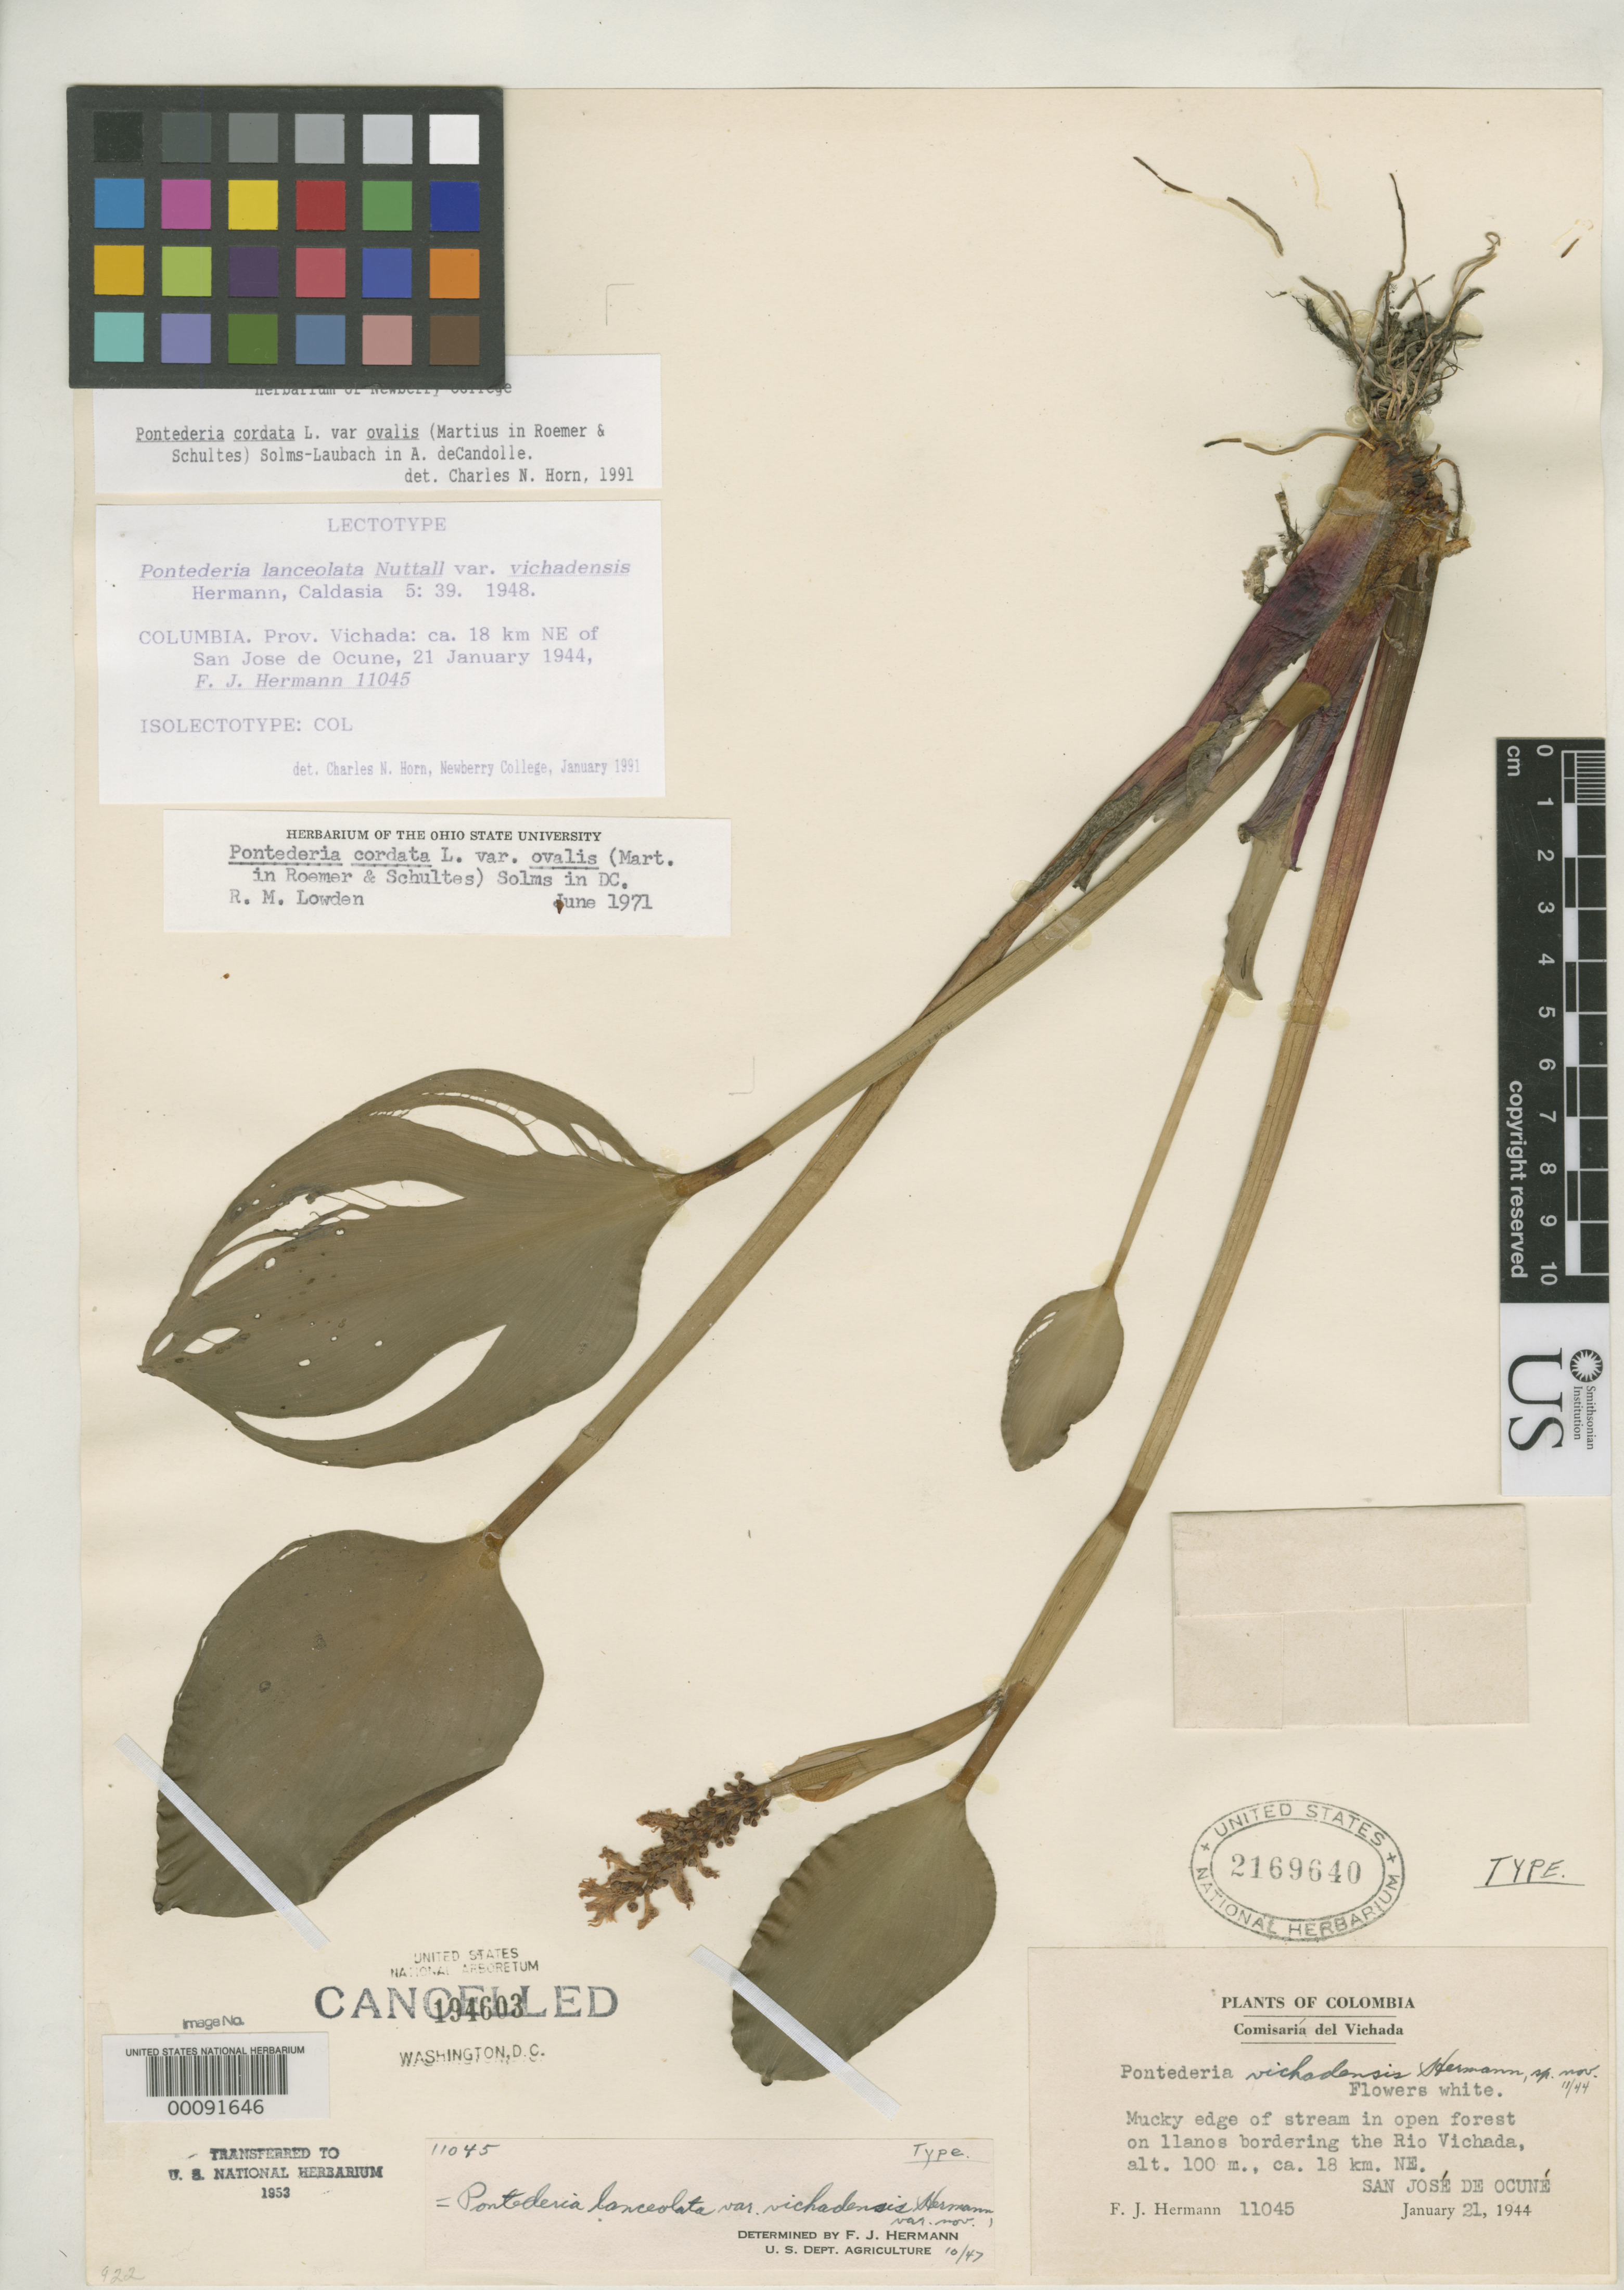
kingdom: Plantae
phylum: Tracheophyta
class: Liliopsida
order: Commelinales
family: Pontederiaceae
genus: Pontederia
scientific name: Pontederia lanceolata var. vichadensis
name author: F.J. Herm.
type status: Holotype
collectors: F. J. Hermann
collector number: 11045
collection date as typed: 21 Jan 1944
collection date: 1944-01-21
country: Colombia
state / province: Vichada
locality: Ca. 18 km NESan Jose de Ocune, bordering Rio Vichada.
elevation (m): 100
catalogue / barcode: US 2169640